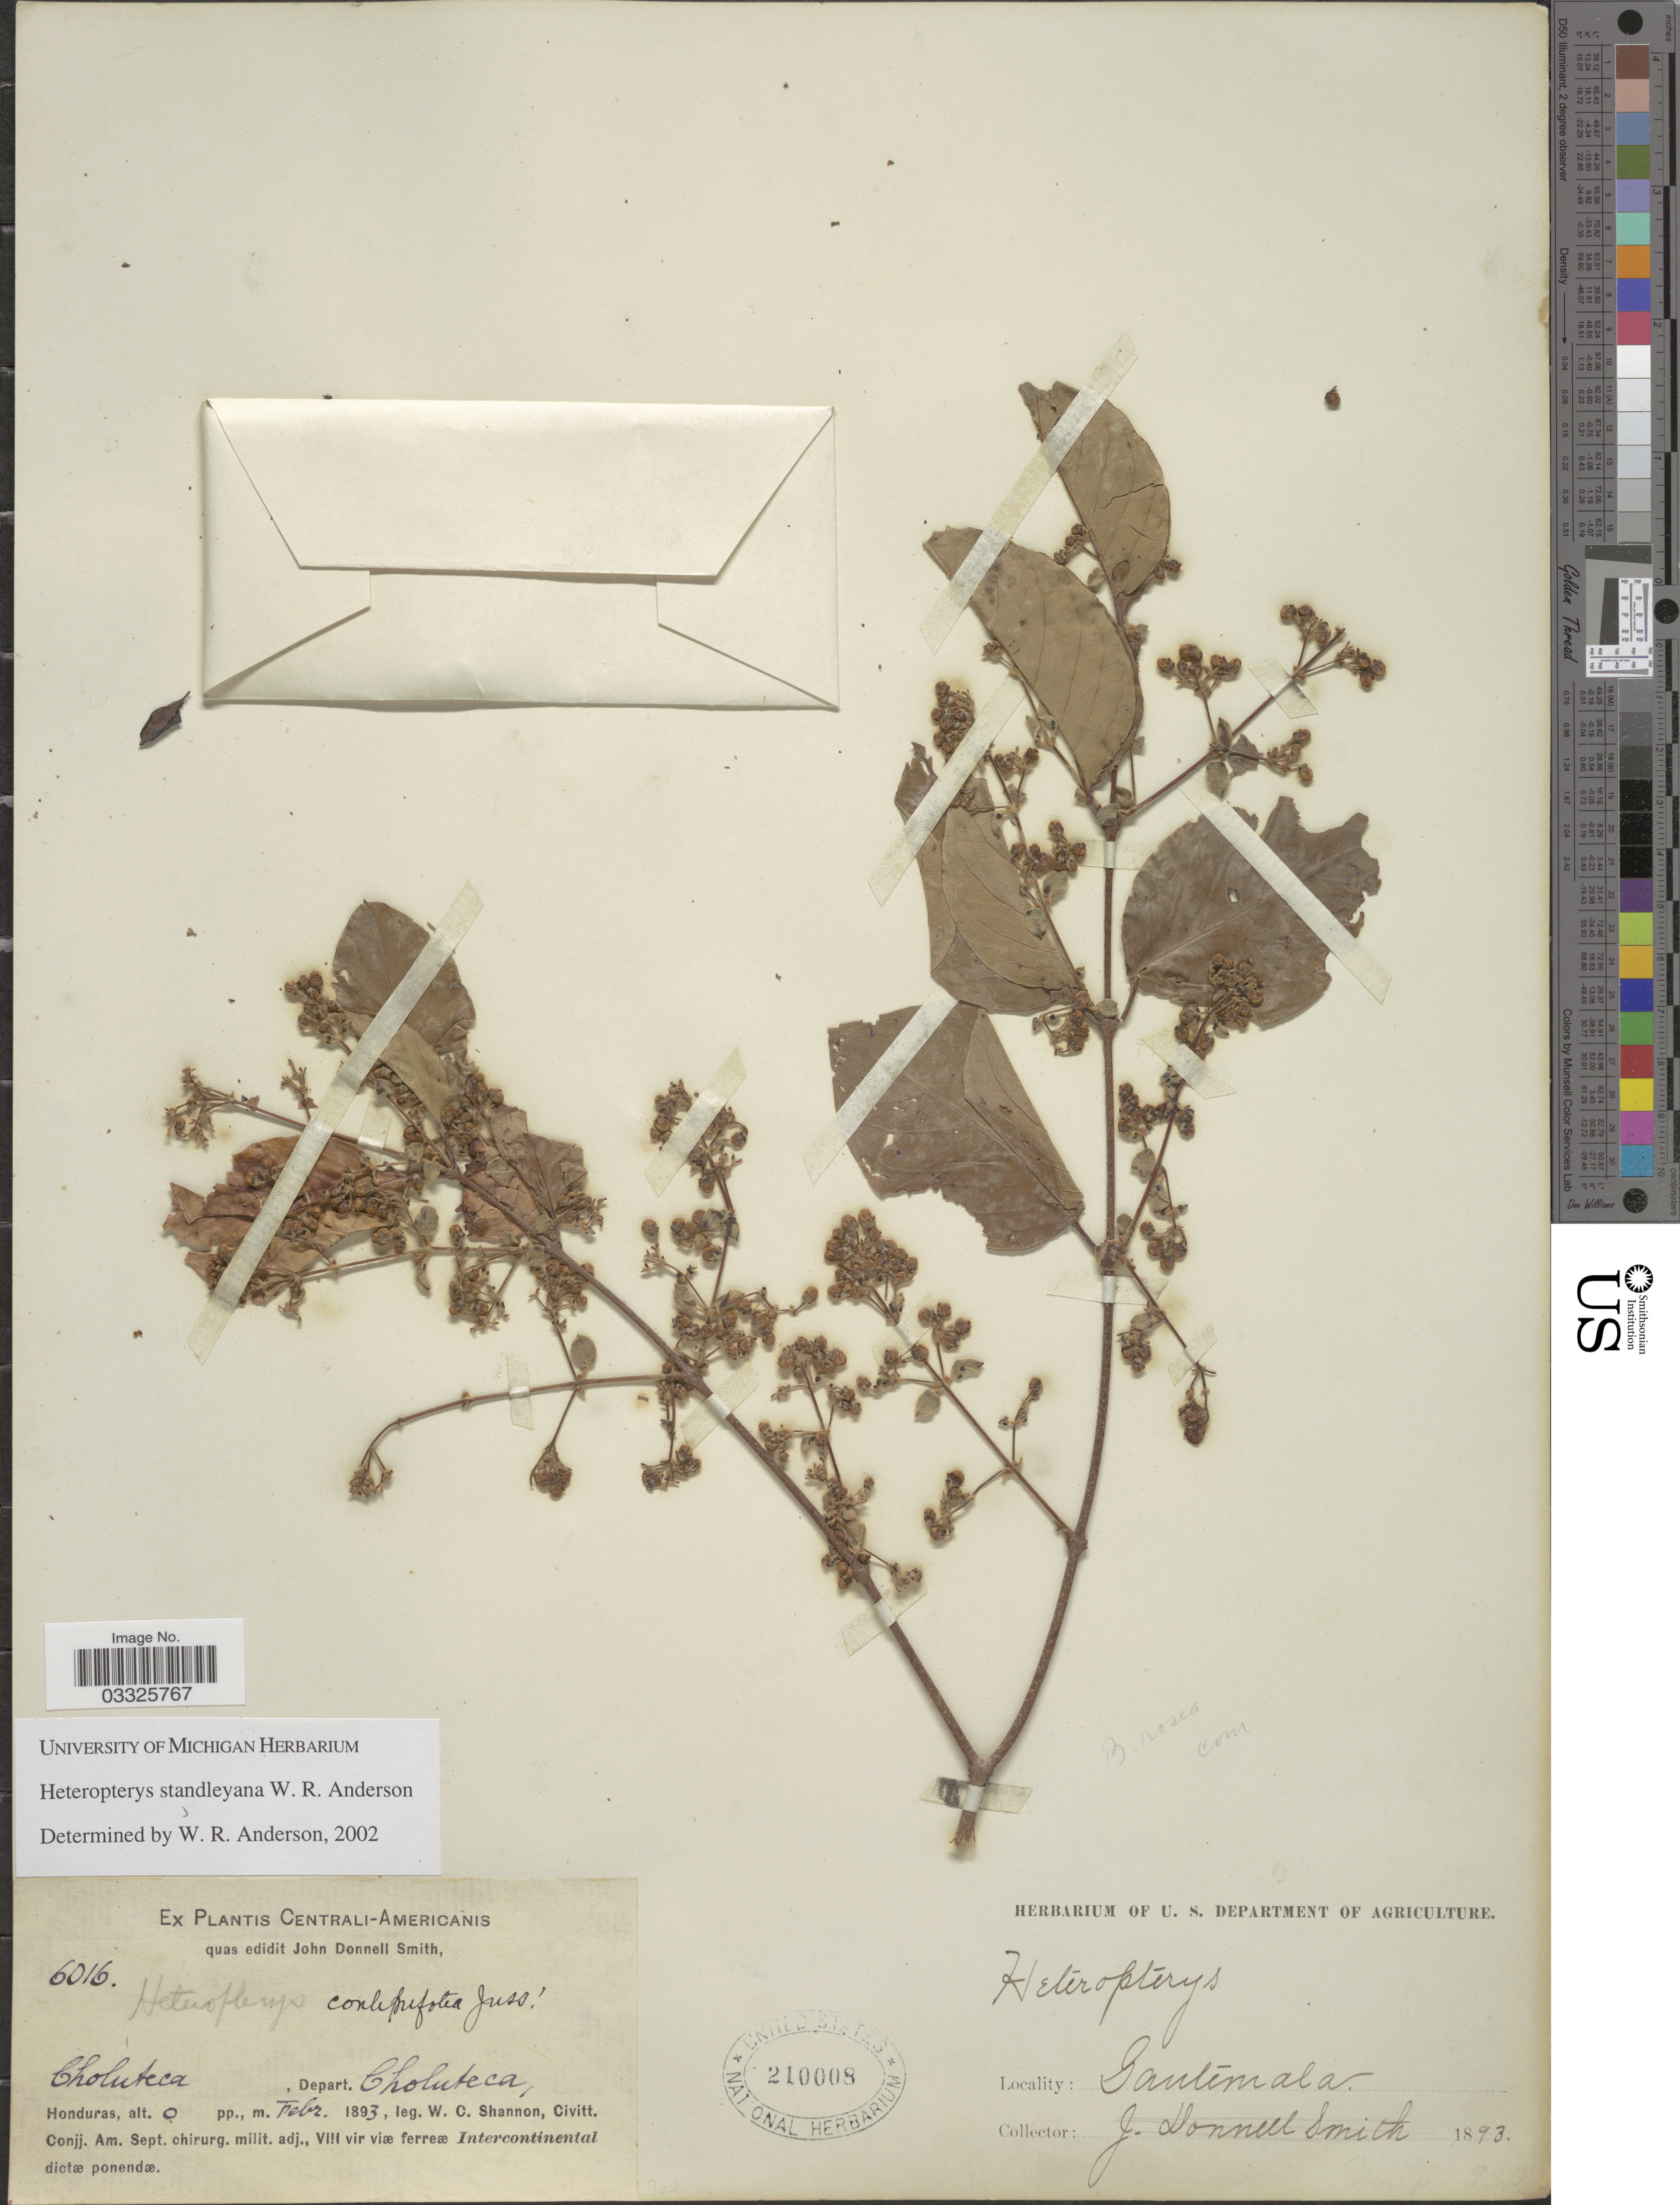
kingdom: Plantae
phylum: Tracheophyta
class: Magnoliopsida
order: Malpighiales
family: Malpighiaceae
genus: Heteropterys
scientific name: Heteropterys standleyana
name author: W.R. Anderson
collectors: W. C. Shannon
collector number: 6016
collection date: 1893-02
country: Honduras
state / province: Choluteca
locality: Choluteca, Depart. Choluteca.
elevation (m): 0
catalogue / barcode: US 210008